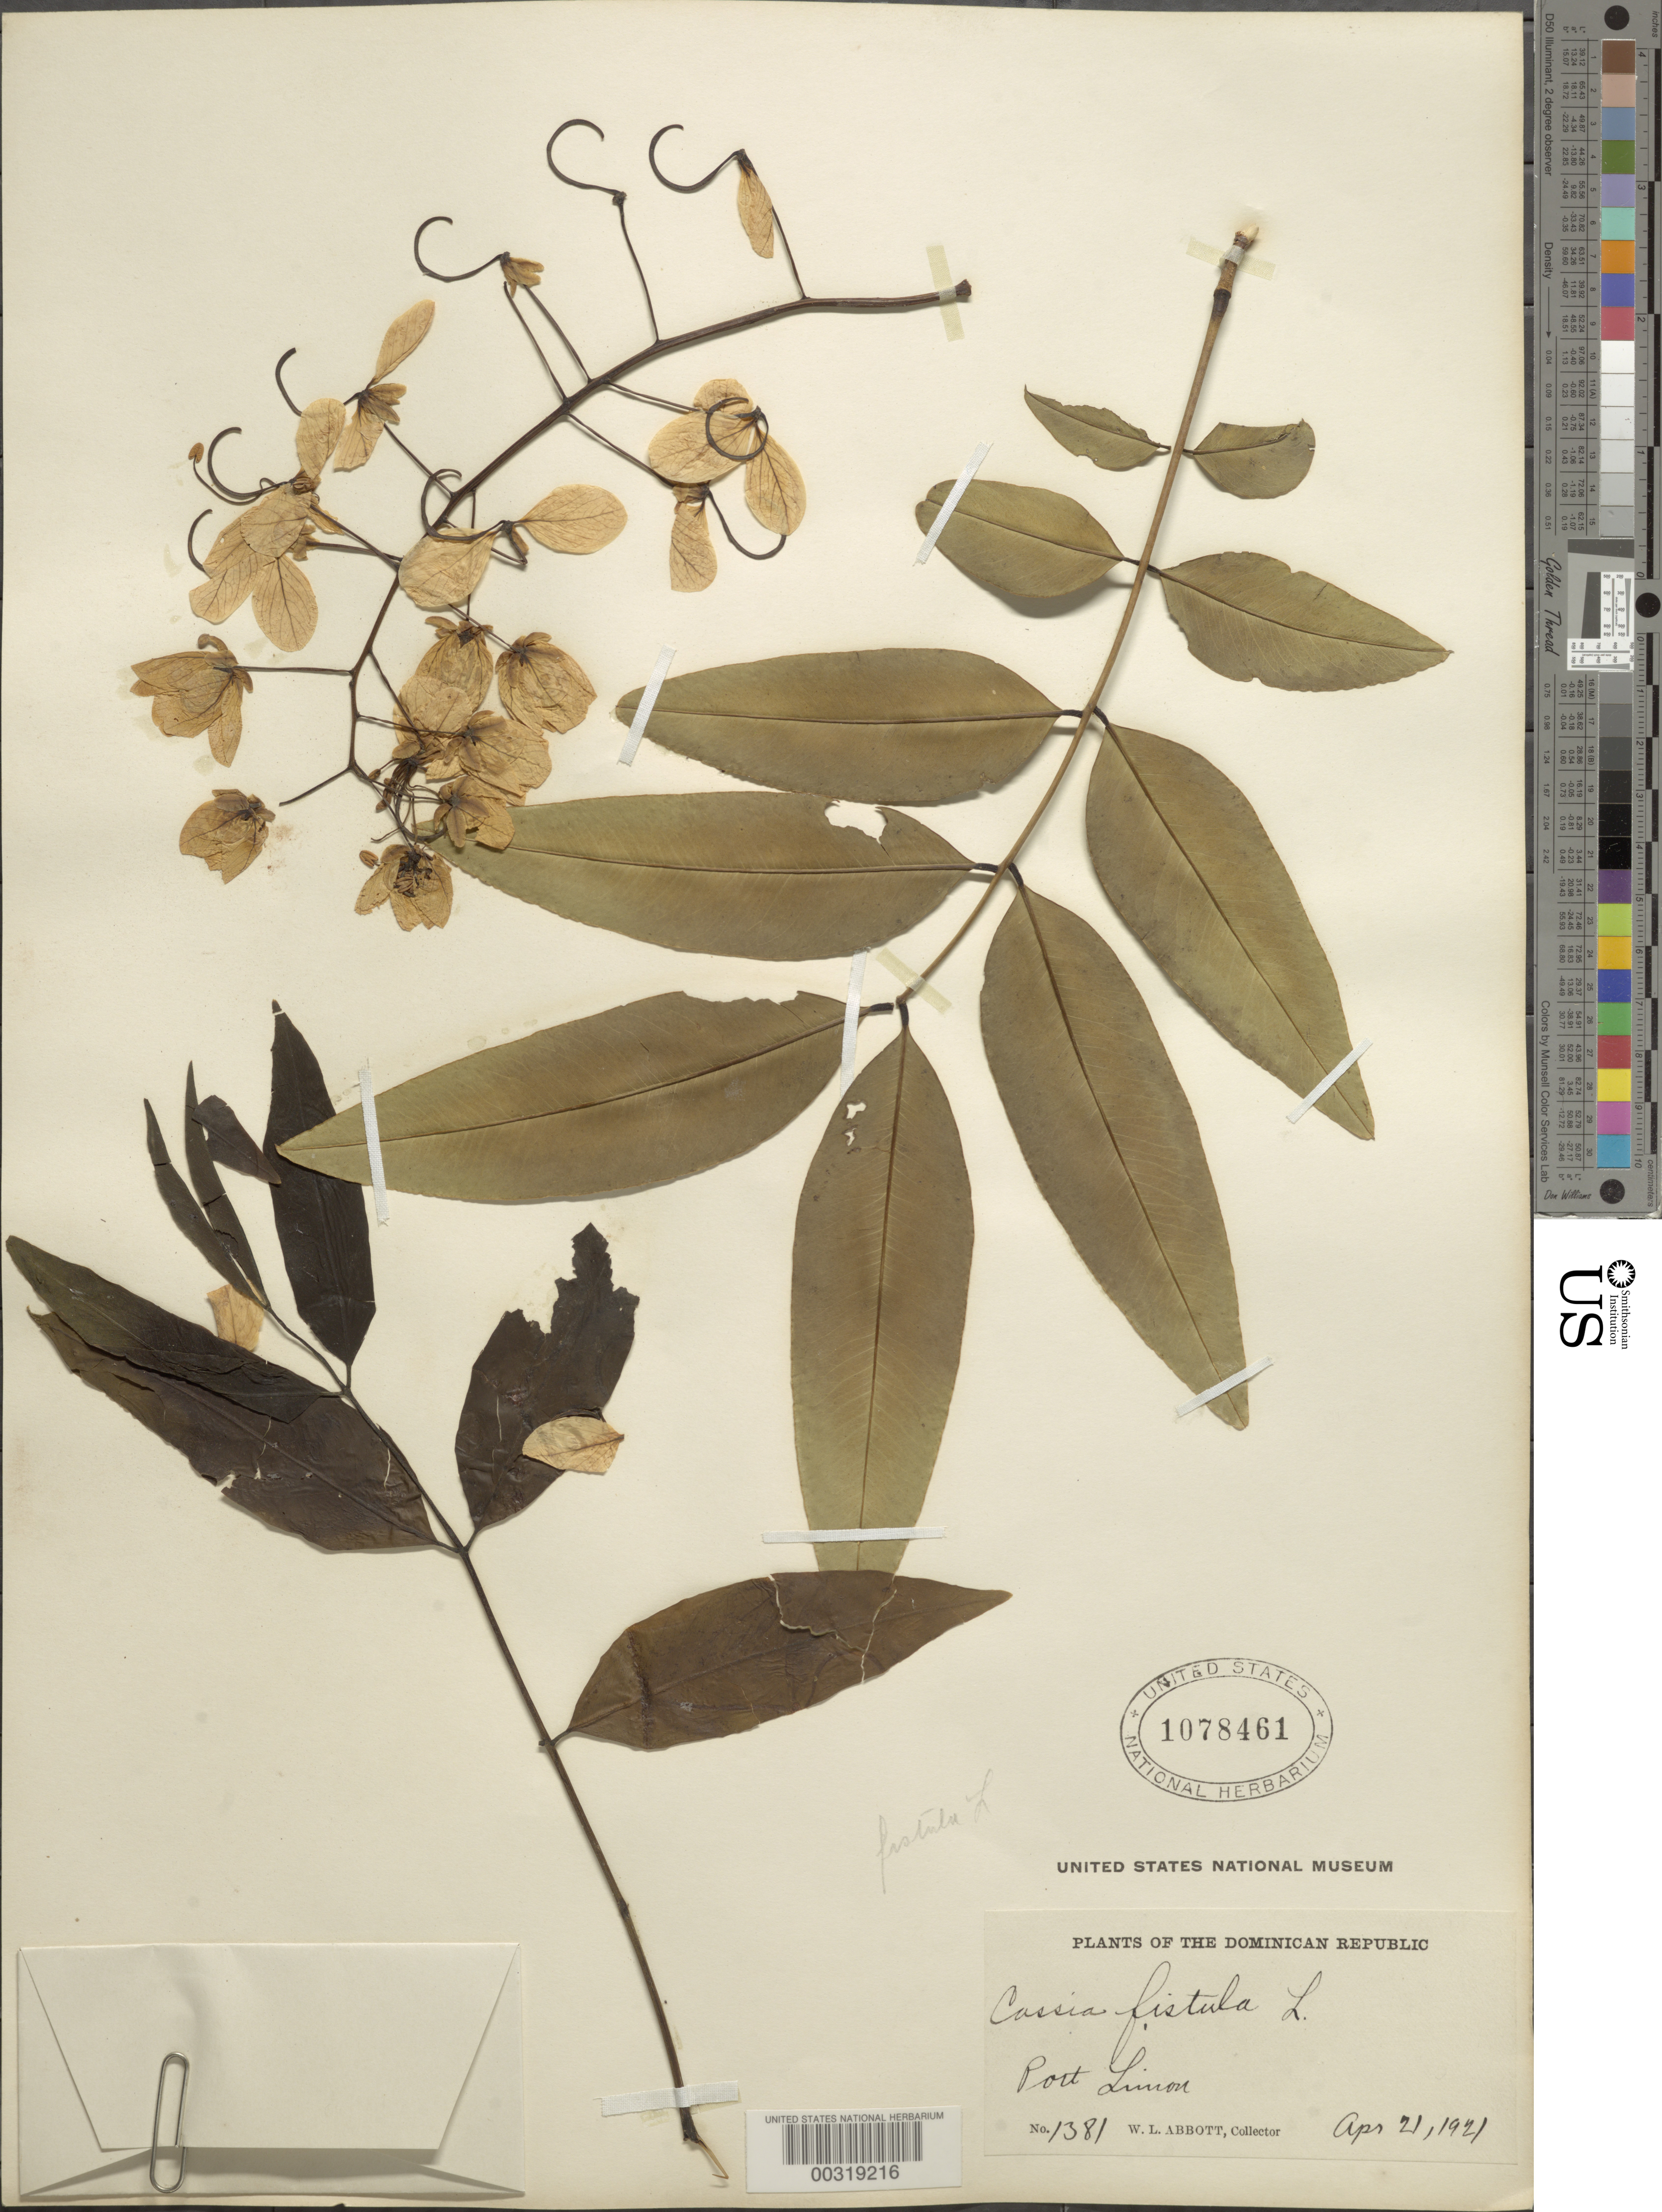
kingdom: Plantae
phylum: Tracheophyta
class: Magnoliopsida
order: Fabales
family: Fabaceae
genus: Cassia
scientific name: Cassia fistula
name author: L.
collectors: W. L. Abbott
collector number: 1381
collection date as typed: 21 Apr 1921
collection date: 1921-04-21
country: Dominican Republic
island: Hispaniola Island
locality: Port limon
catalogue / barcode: US 1078461